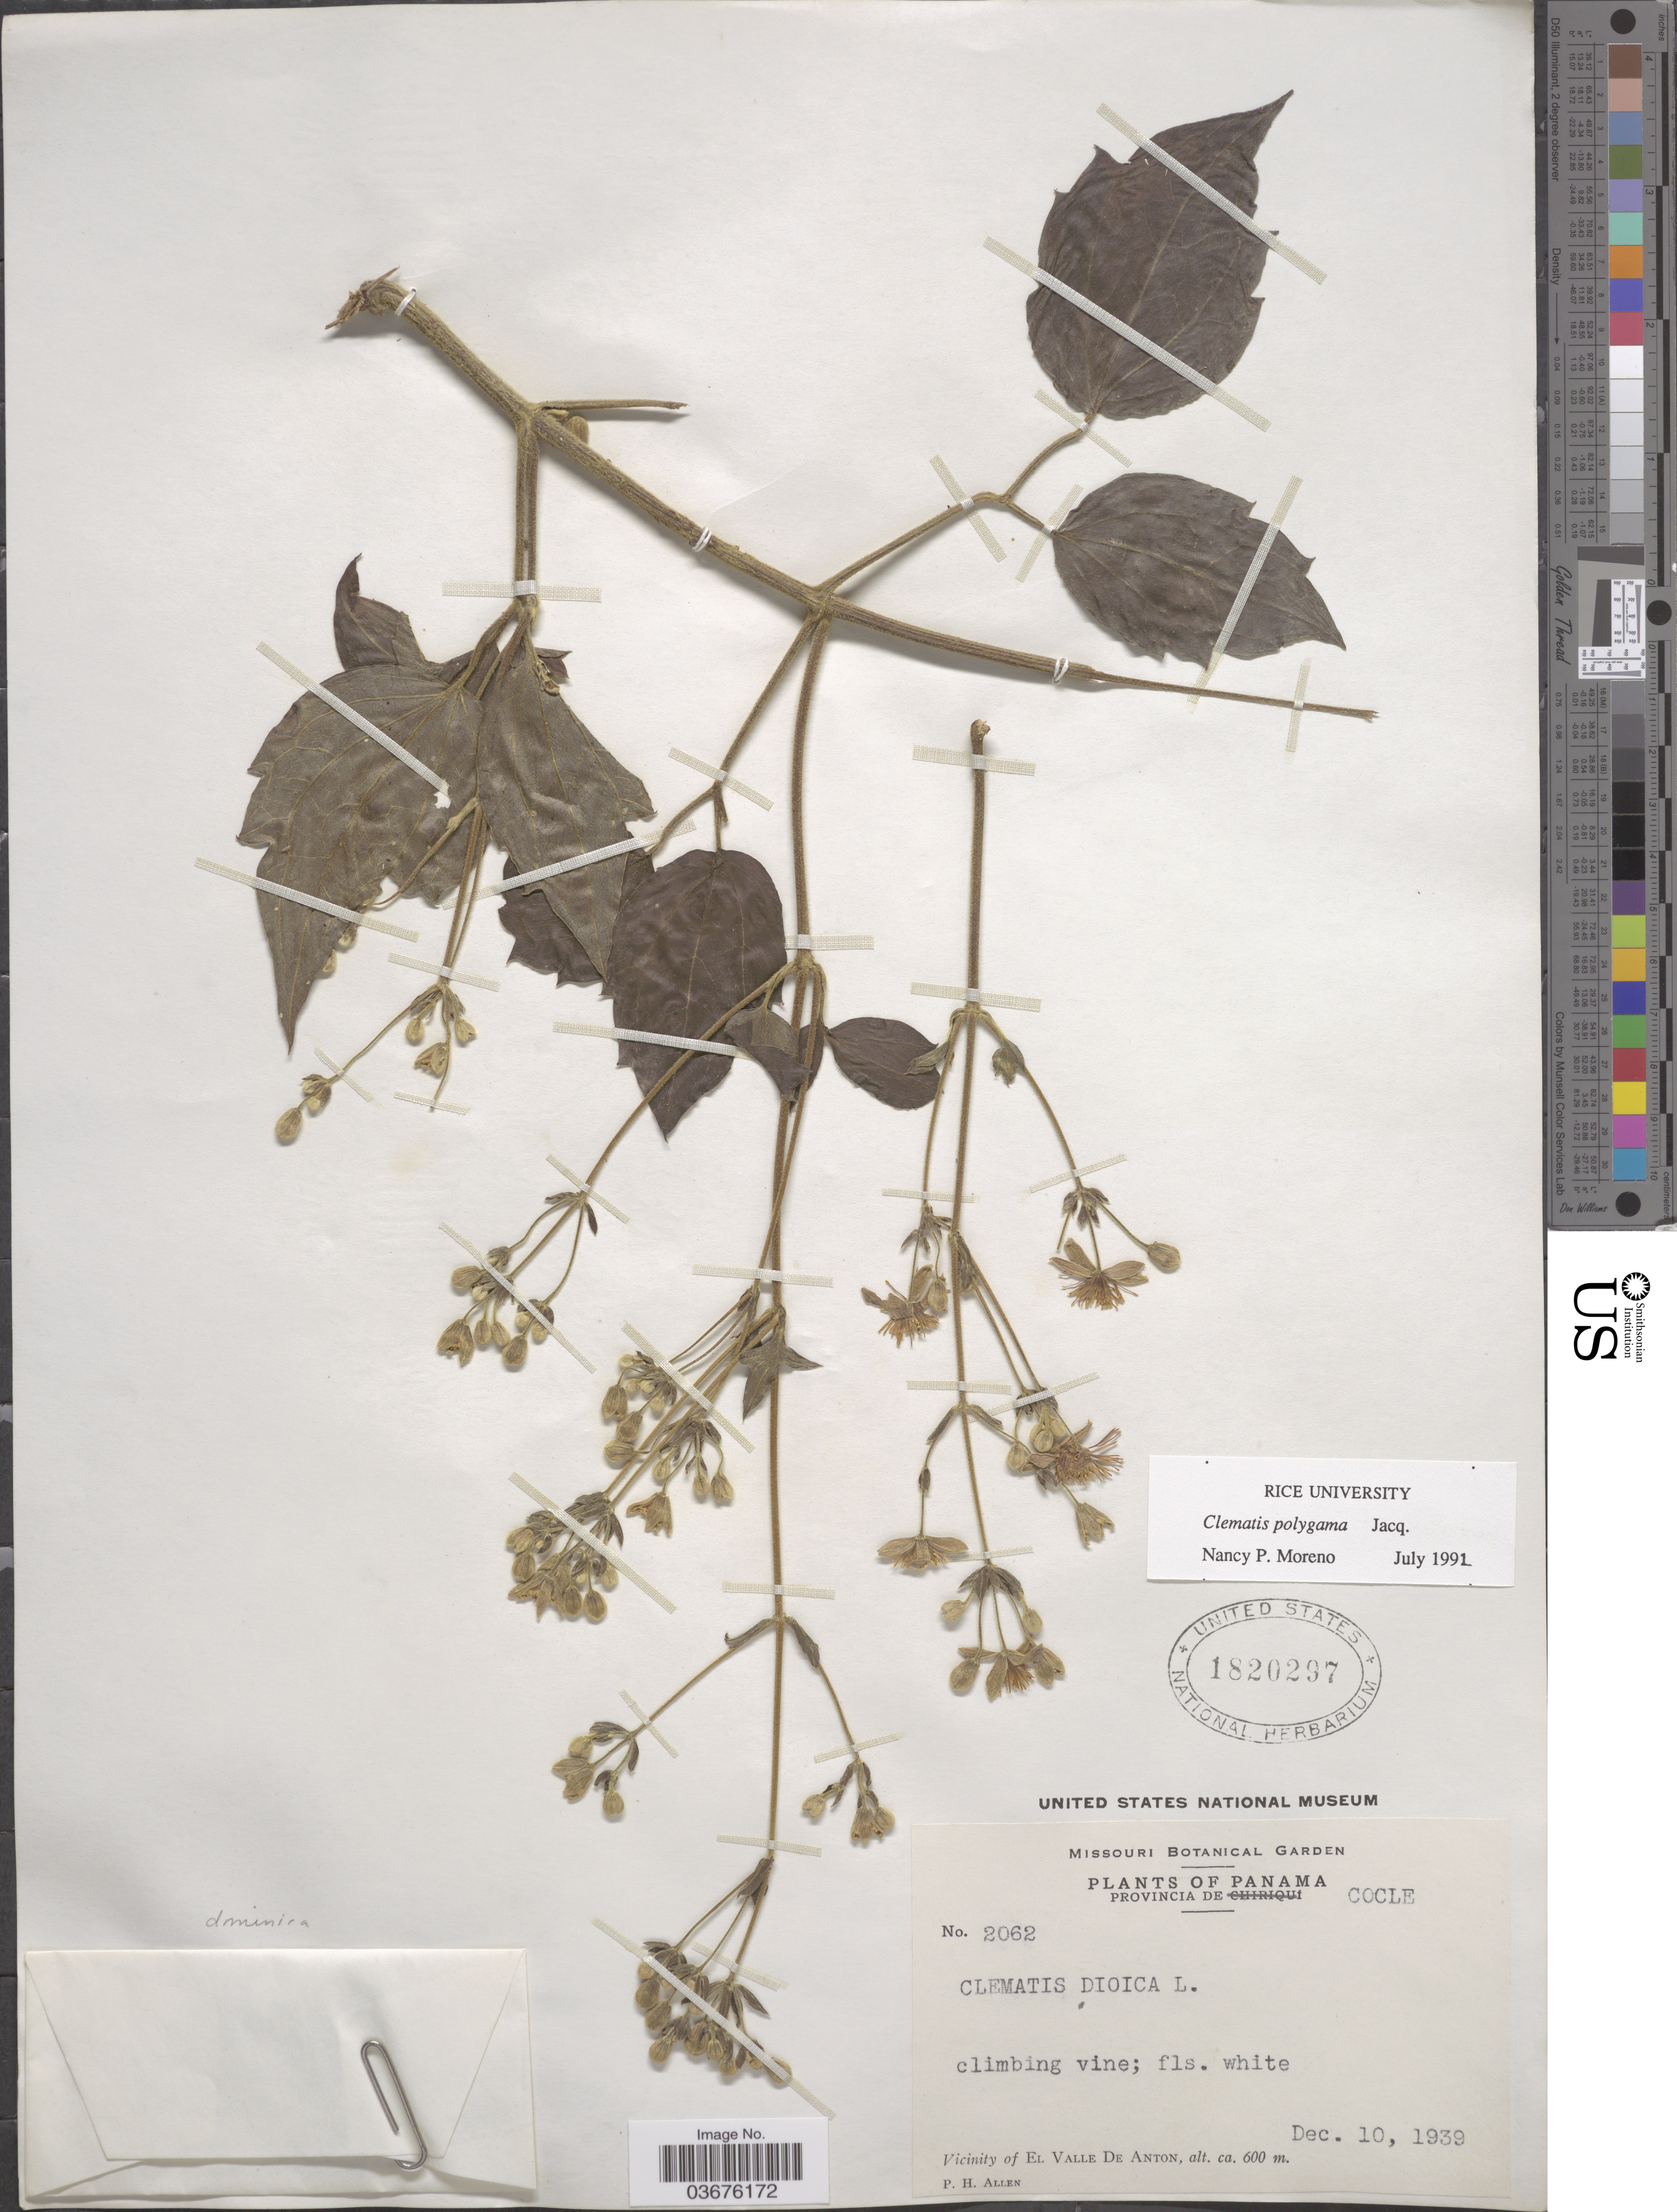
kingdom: Plantae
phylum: Tracheophyta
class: Magnoliopsida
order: Ranunculales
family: Ranunculaceae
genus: Clematis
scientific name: Clematis polygama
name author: Jacq.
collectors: P. H. Allen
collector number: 2062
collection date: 1939-10-10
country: Panama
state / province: Cocle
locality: Vicinity of El Valle De Anton.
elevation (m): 600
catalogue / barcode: US 1820297